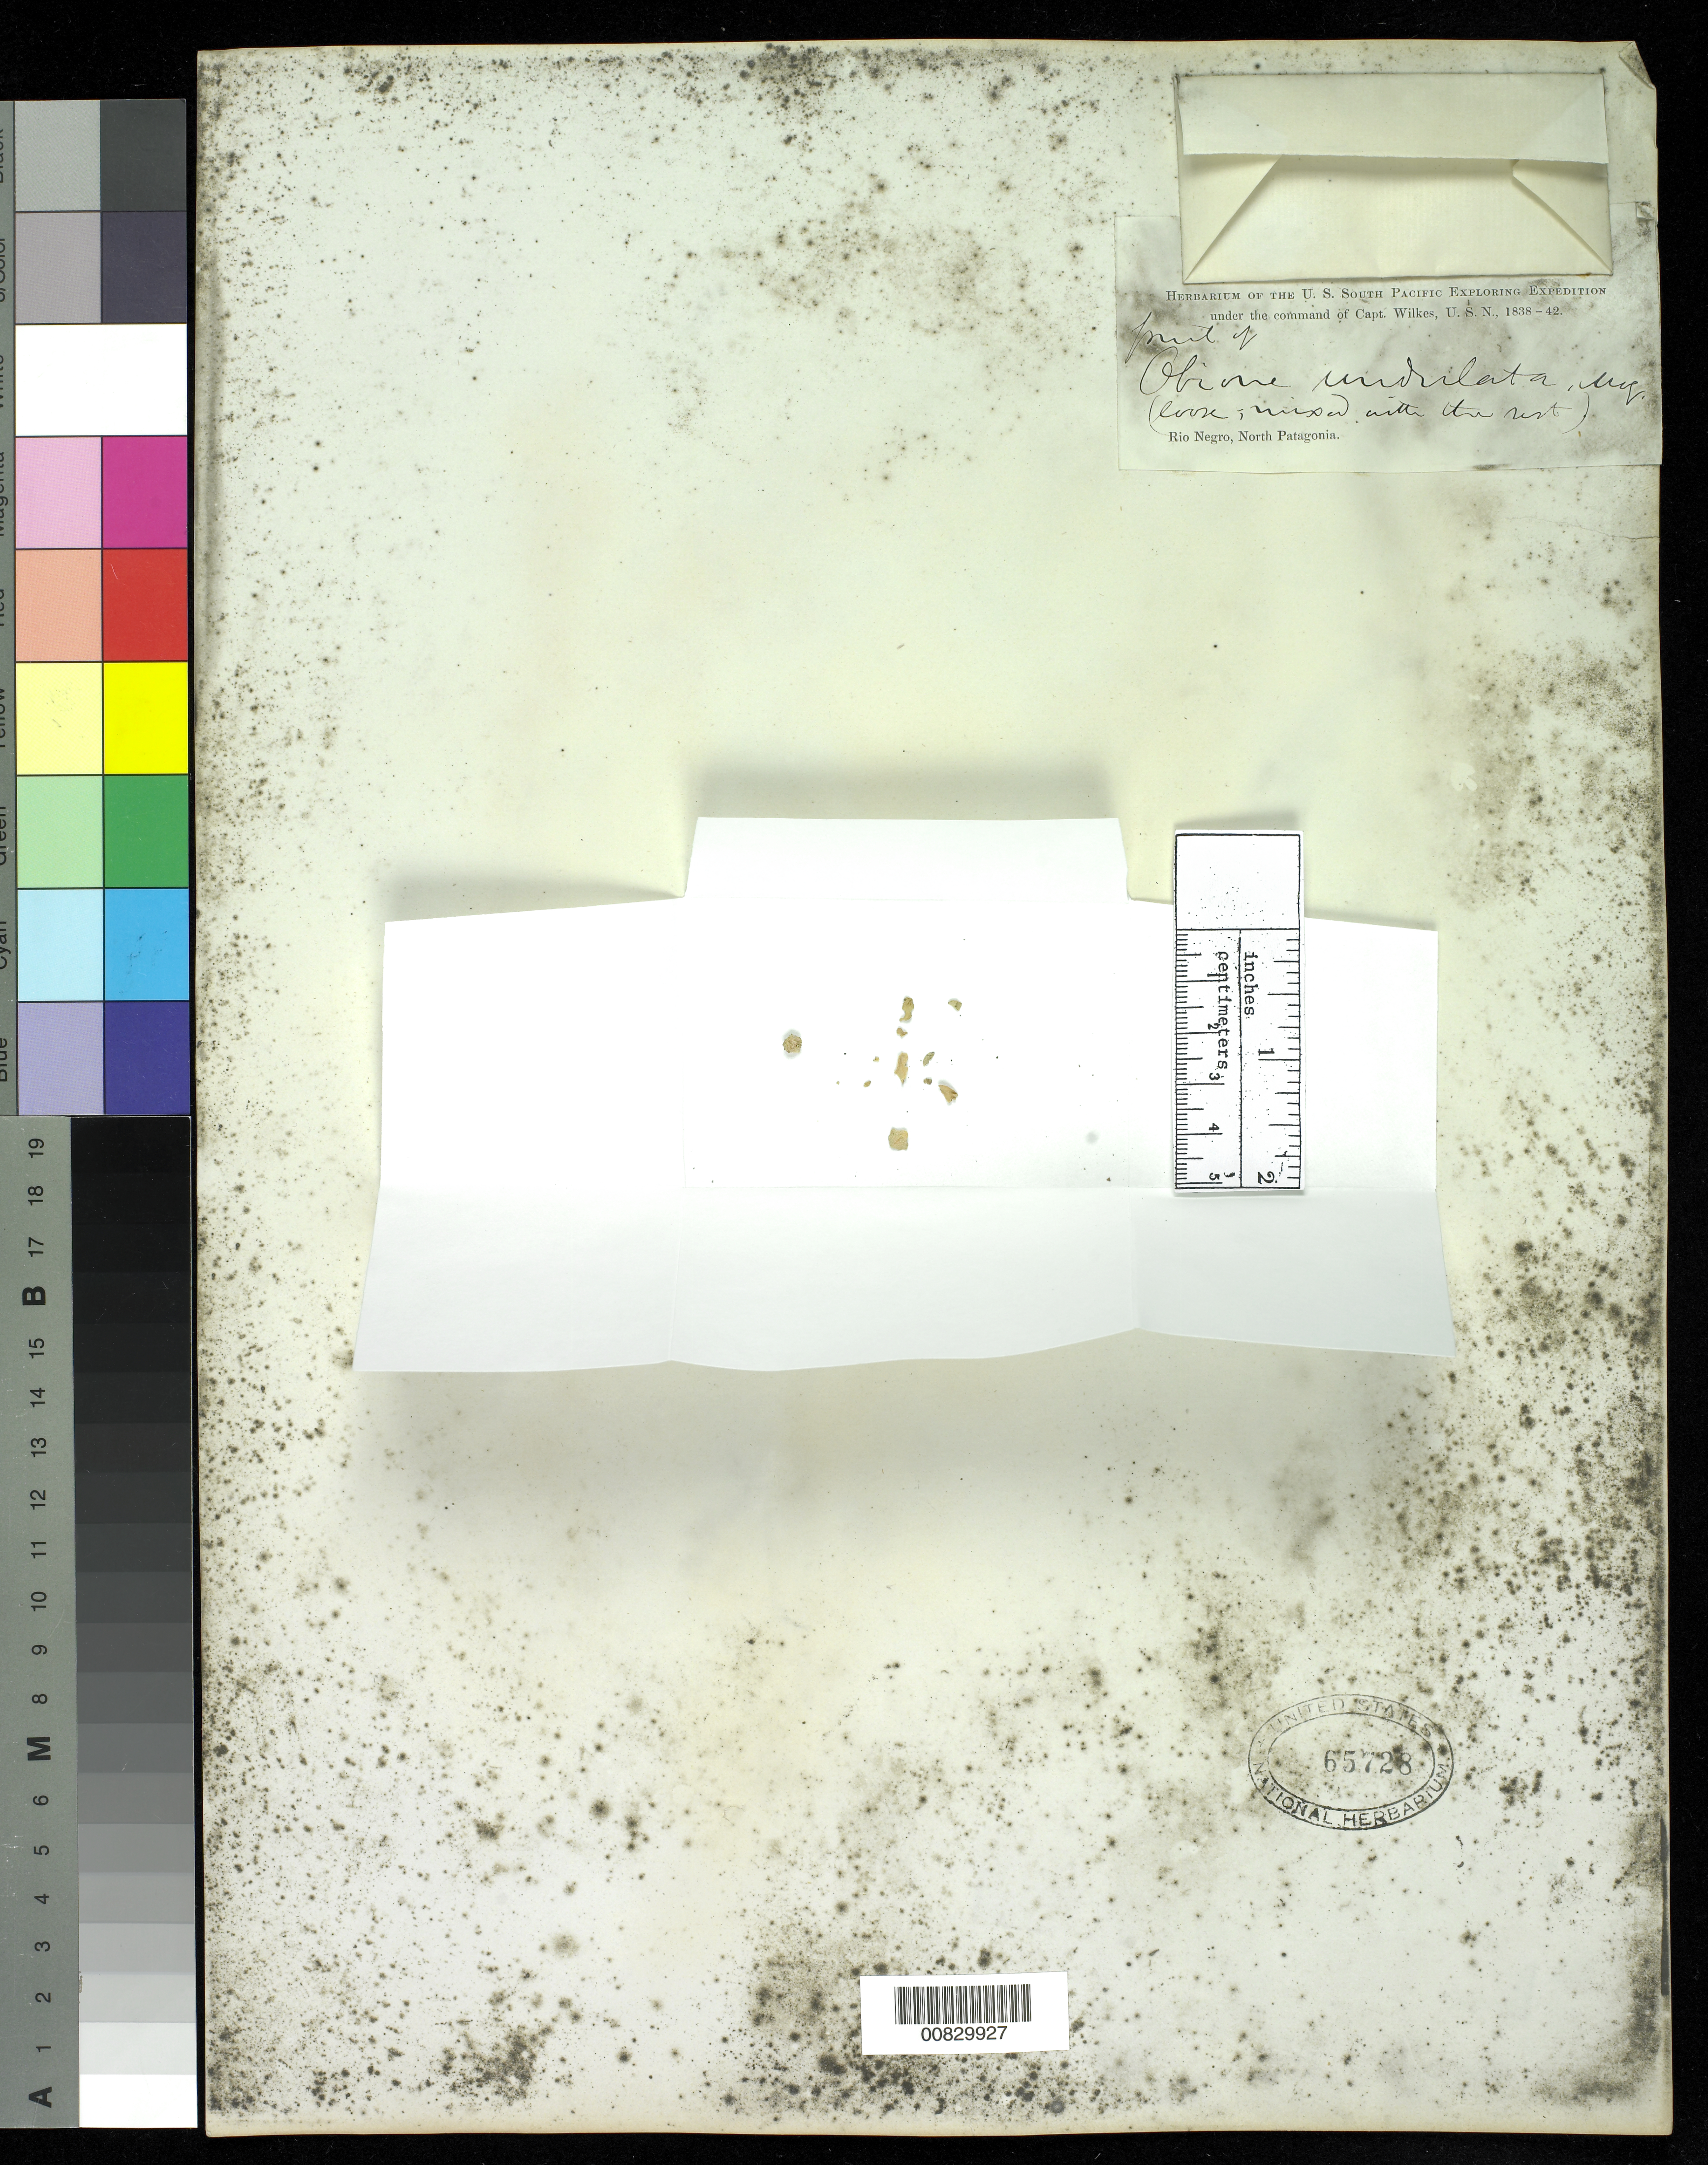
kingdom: Plantae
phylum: Tracheophyta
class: Magnoliopsida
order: Caryophyllales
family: Amaranthaceae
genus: Atriplex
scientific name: Atriplex undulata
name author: (Moq.) D. Dietr.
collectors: Wilkes Explor. Exped.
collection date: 1838/1842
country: Argentina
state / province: Río Negro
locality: North Patagonia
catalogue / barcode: US 65728